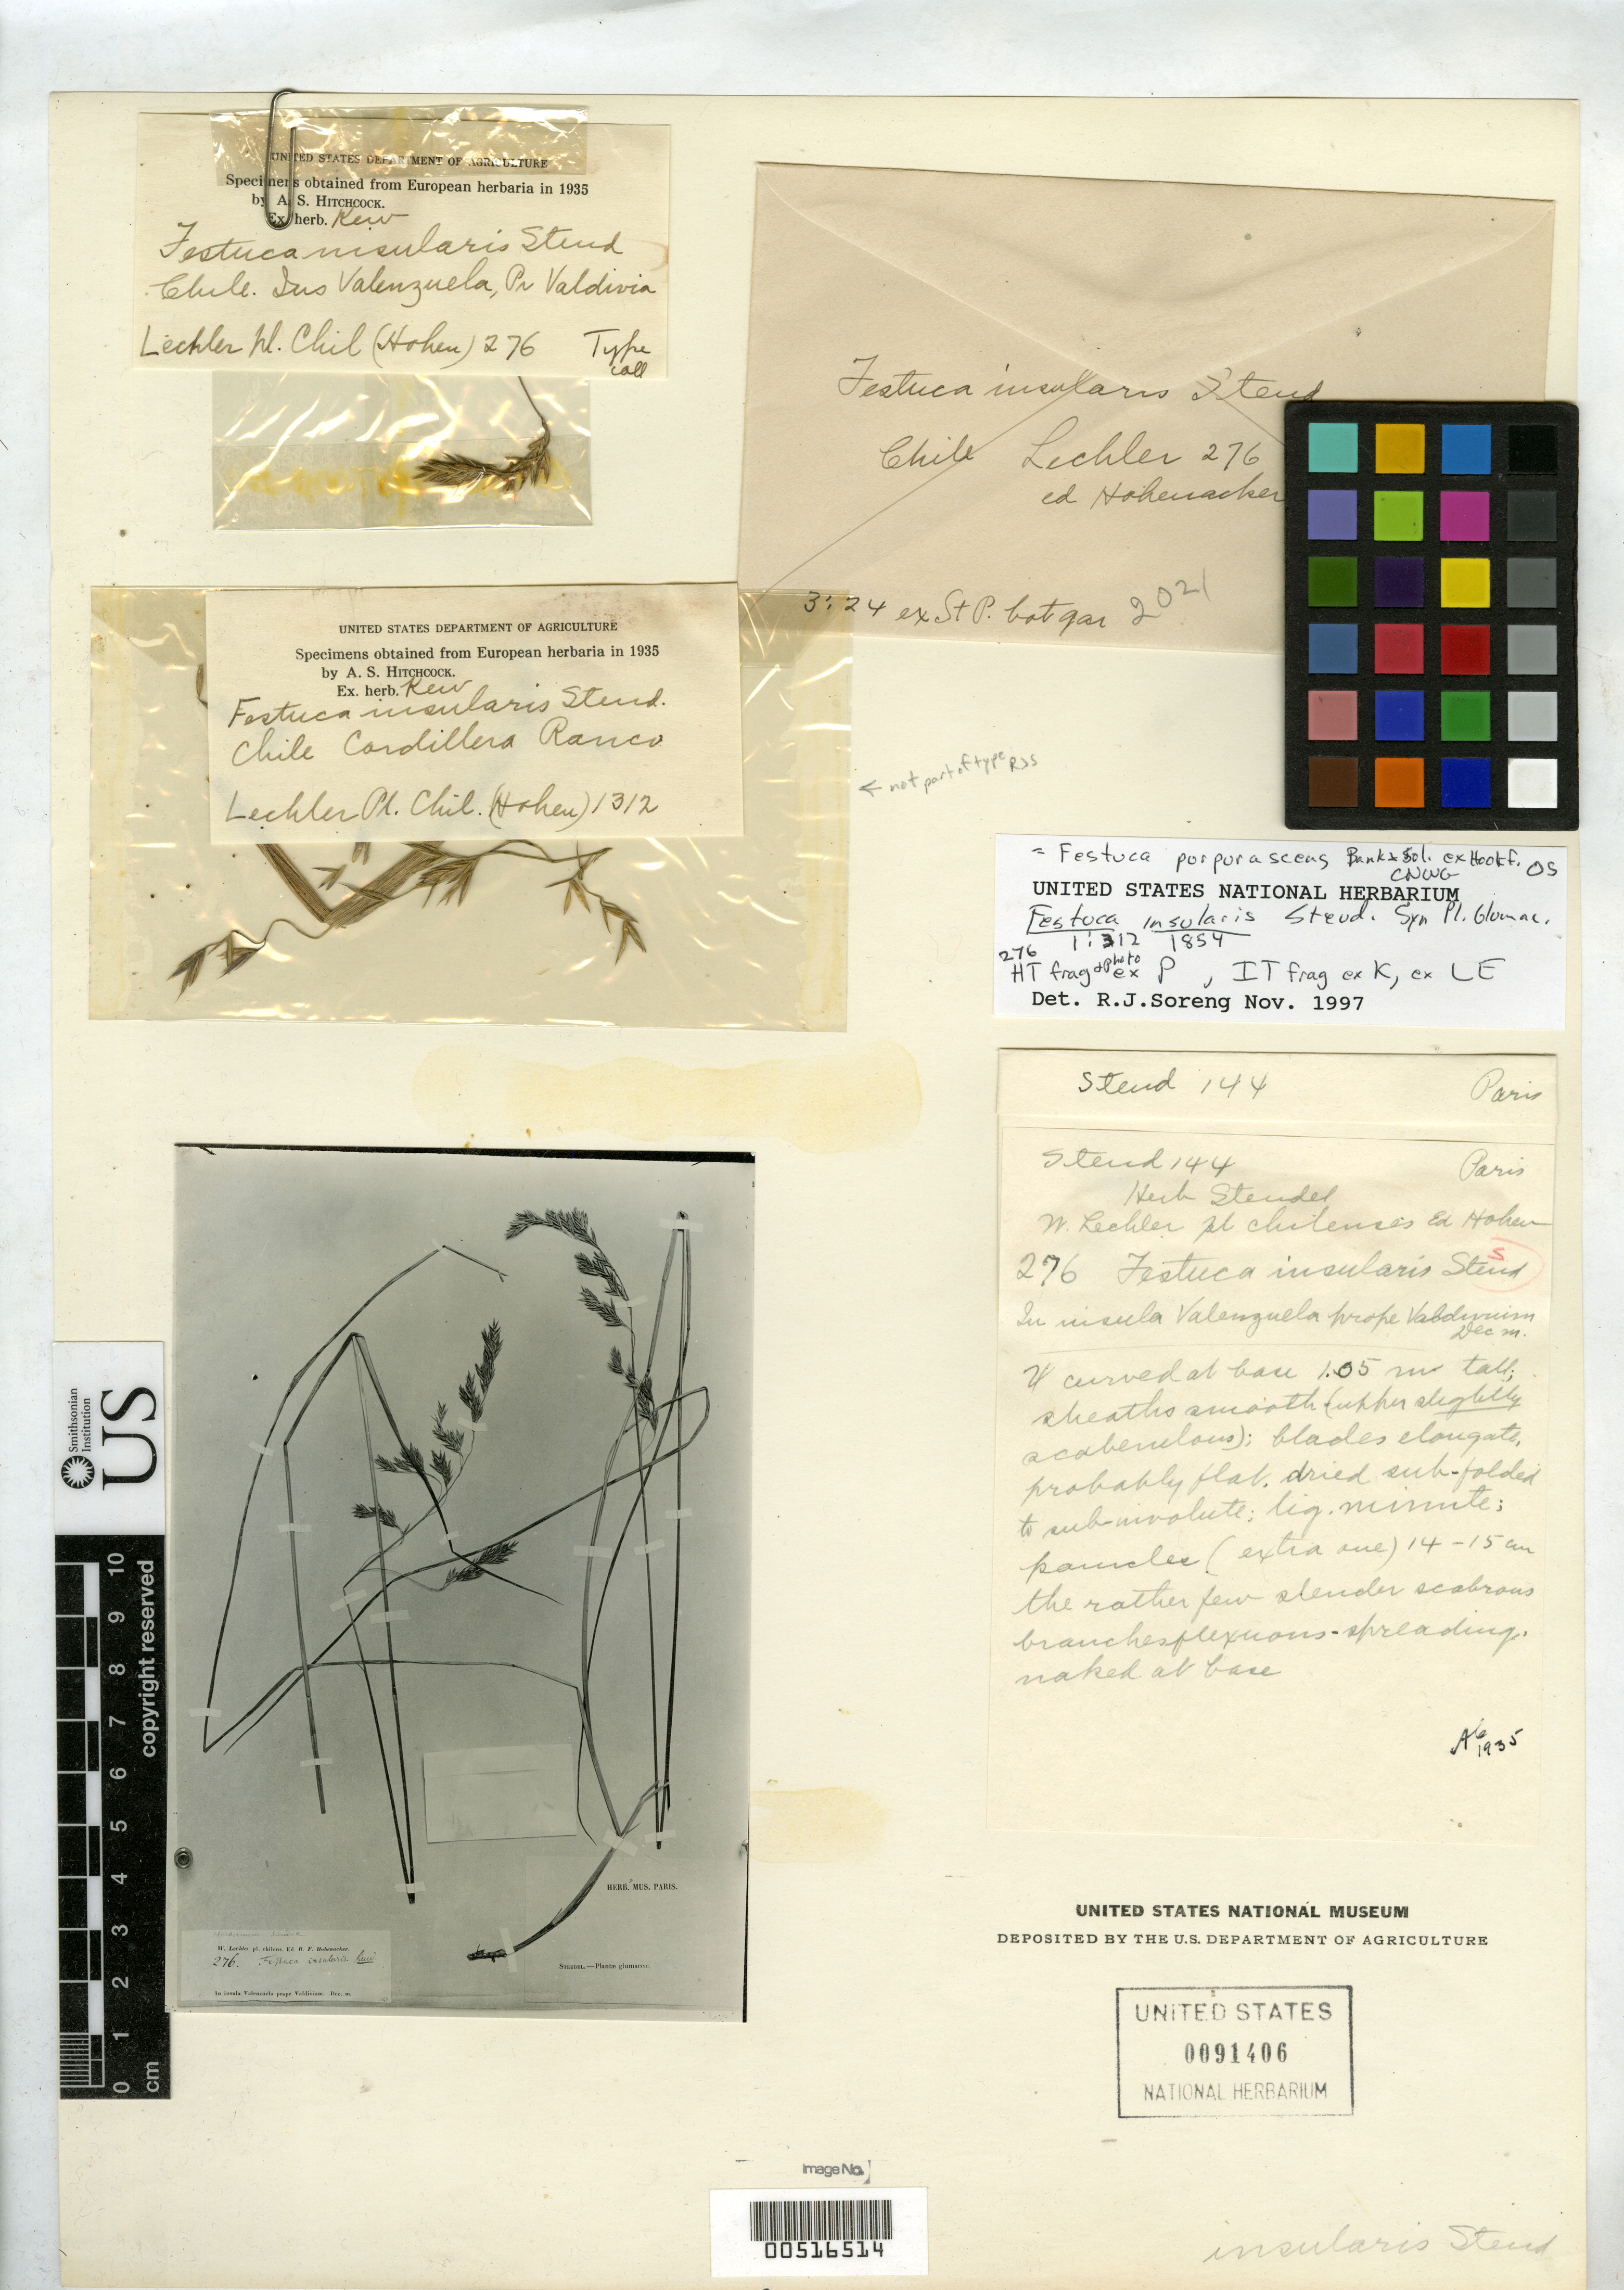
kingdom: Plantae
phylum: Tracheophyta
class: Liliopsida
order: Poales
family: Poaceae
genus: Festuca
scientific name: Festuca insularis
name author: Steud.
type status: Type Fragment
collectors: W. Lechler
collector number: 276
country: Chile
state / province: Los Ríos (XIV)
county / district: Valdivia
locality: In Insula Valenzuela. [On Isla Valenzuela].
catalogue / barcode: US 91406